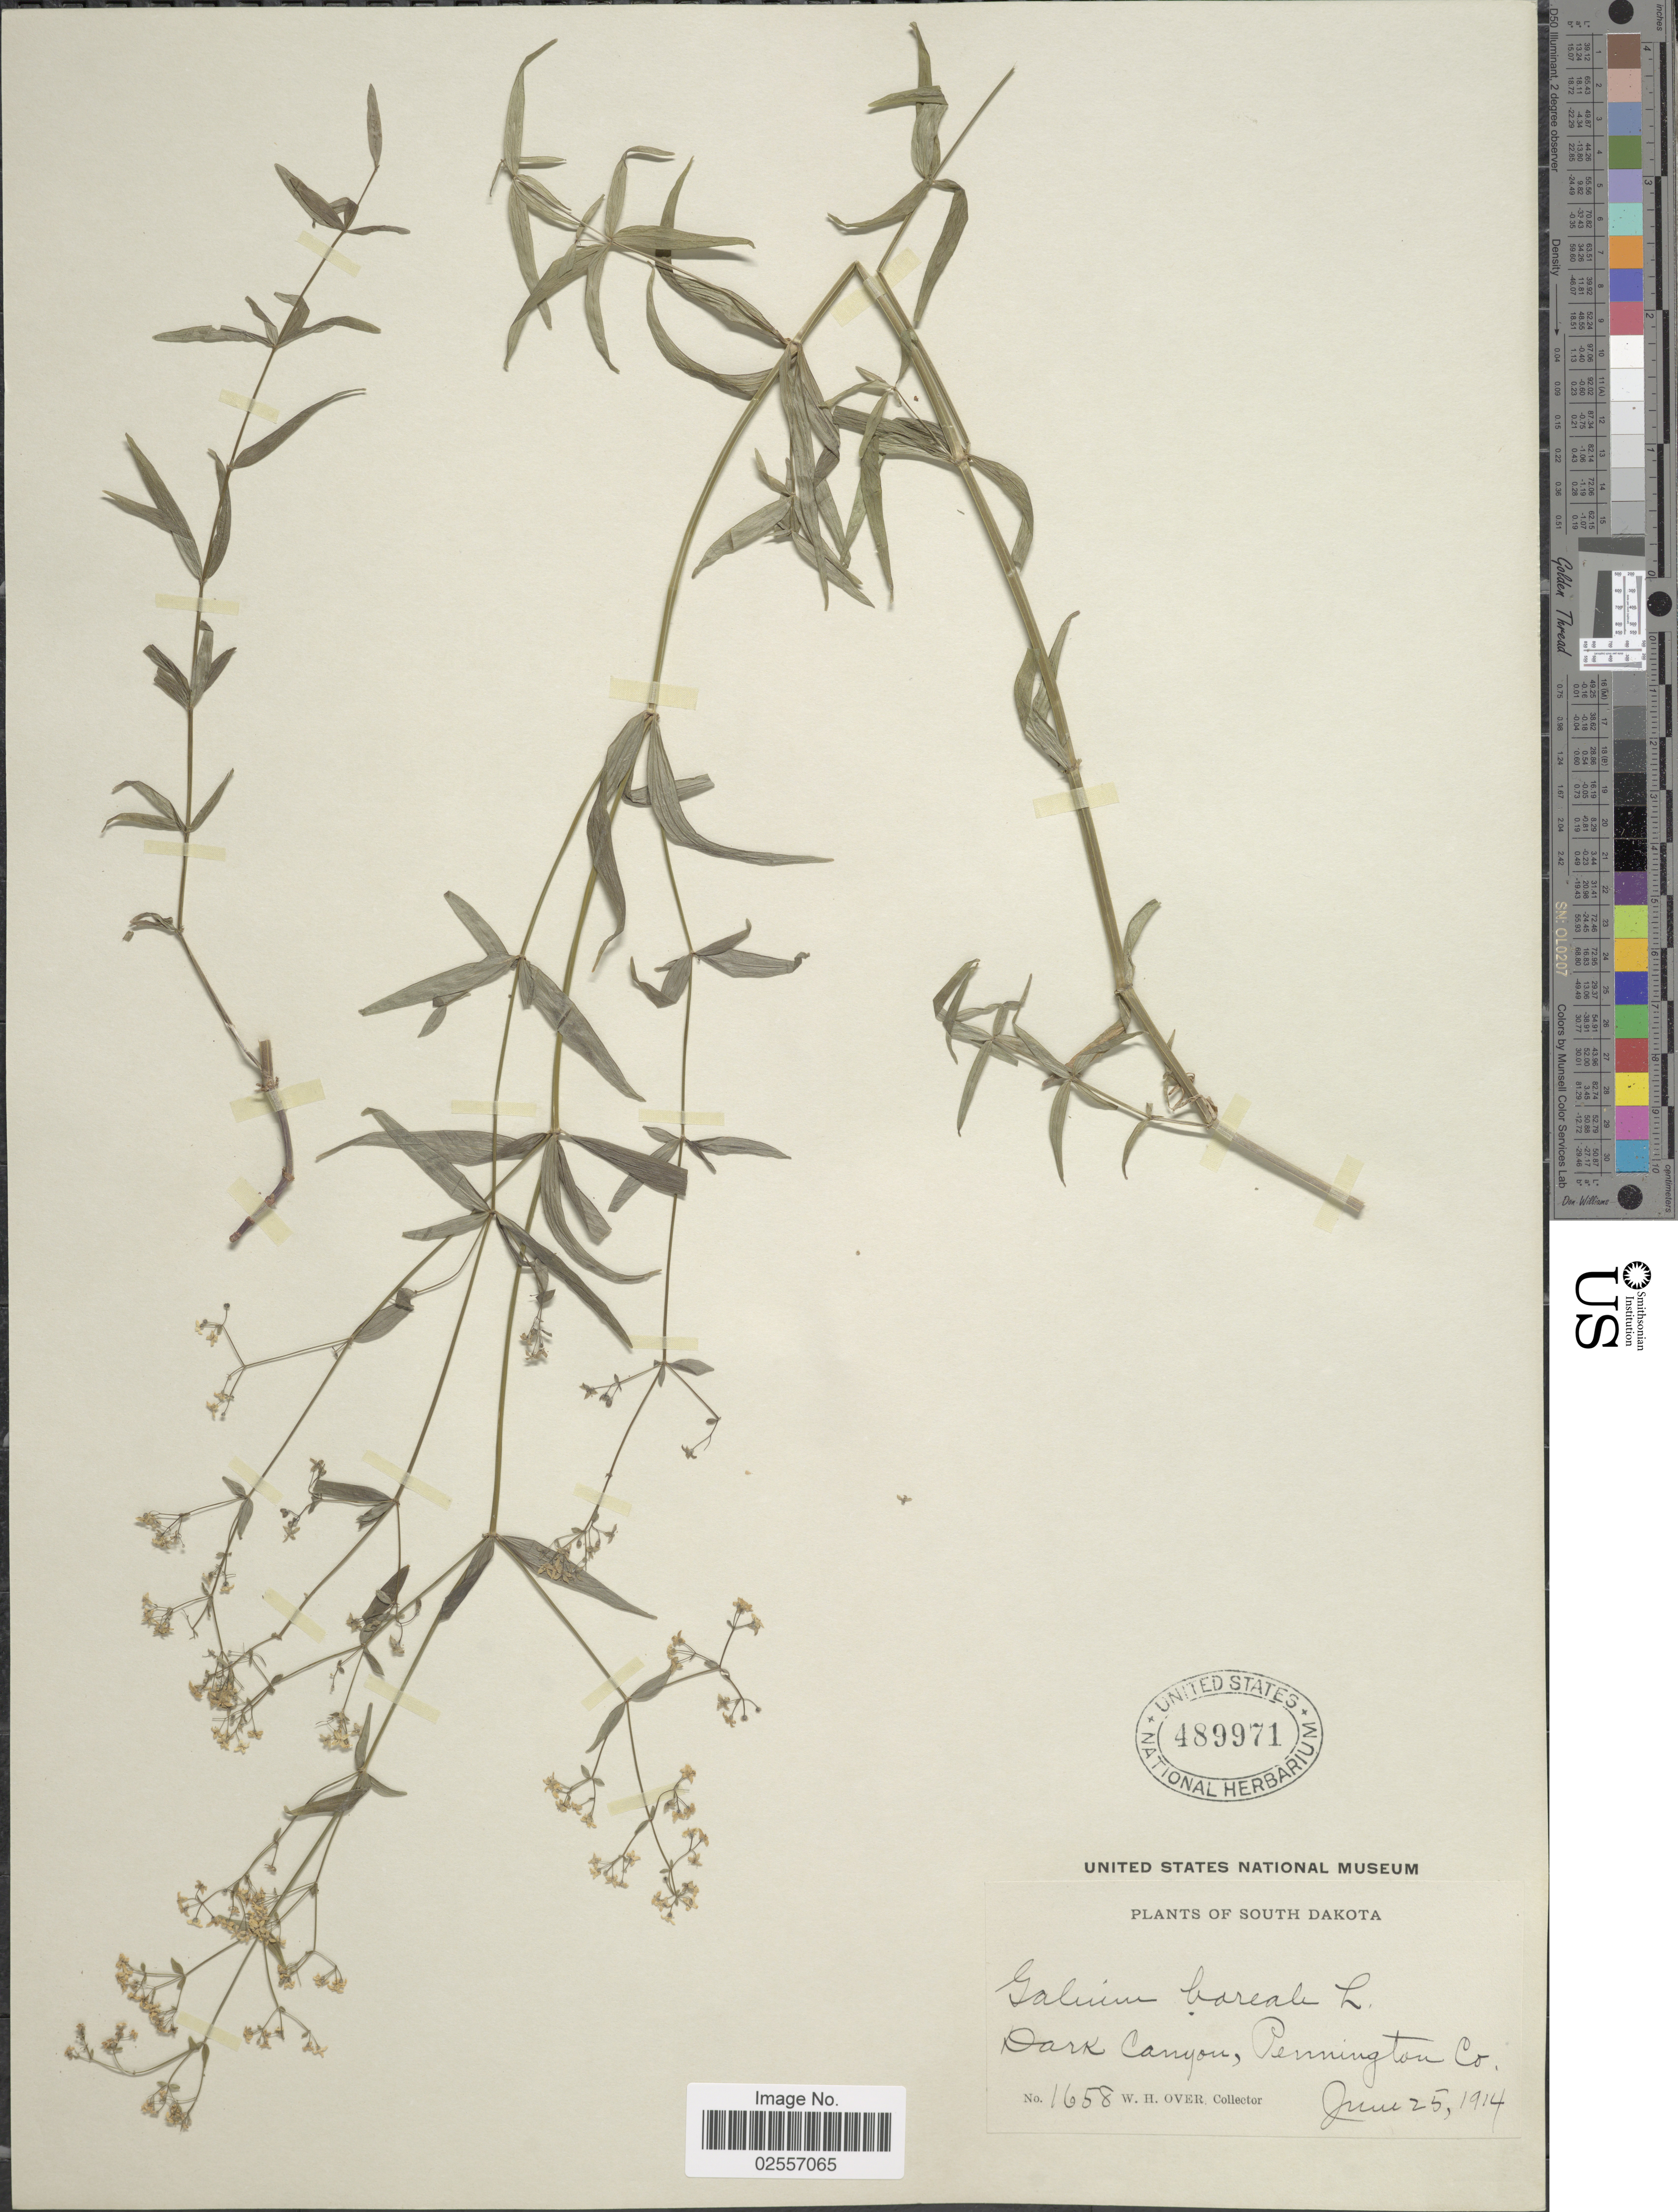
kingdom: Plantae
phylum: Tracheophyta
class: Magnoliopsida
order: Gentianales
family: Rubiaceae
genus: Galium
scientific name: Galium boreale L.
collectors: W. Over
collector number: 1658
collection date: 1914-06-25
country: United States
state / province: South Dakota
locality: Dark Canyon, Pennington Co.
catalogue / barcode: US 489971